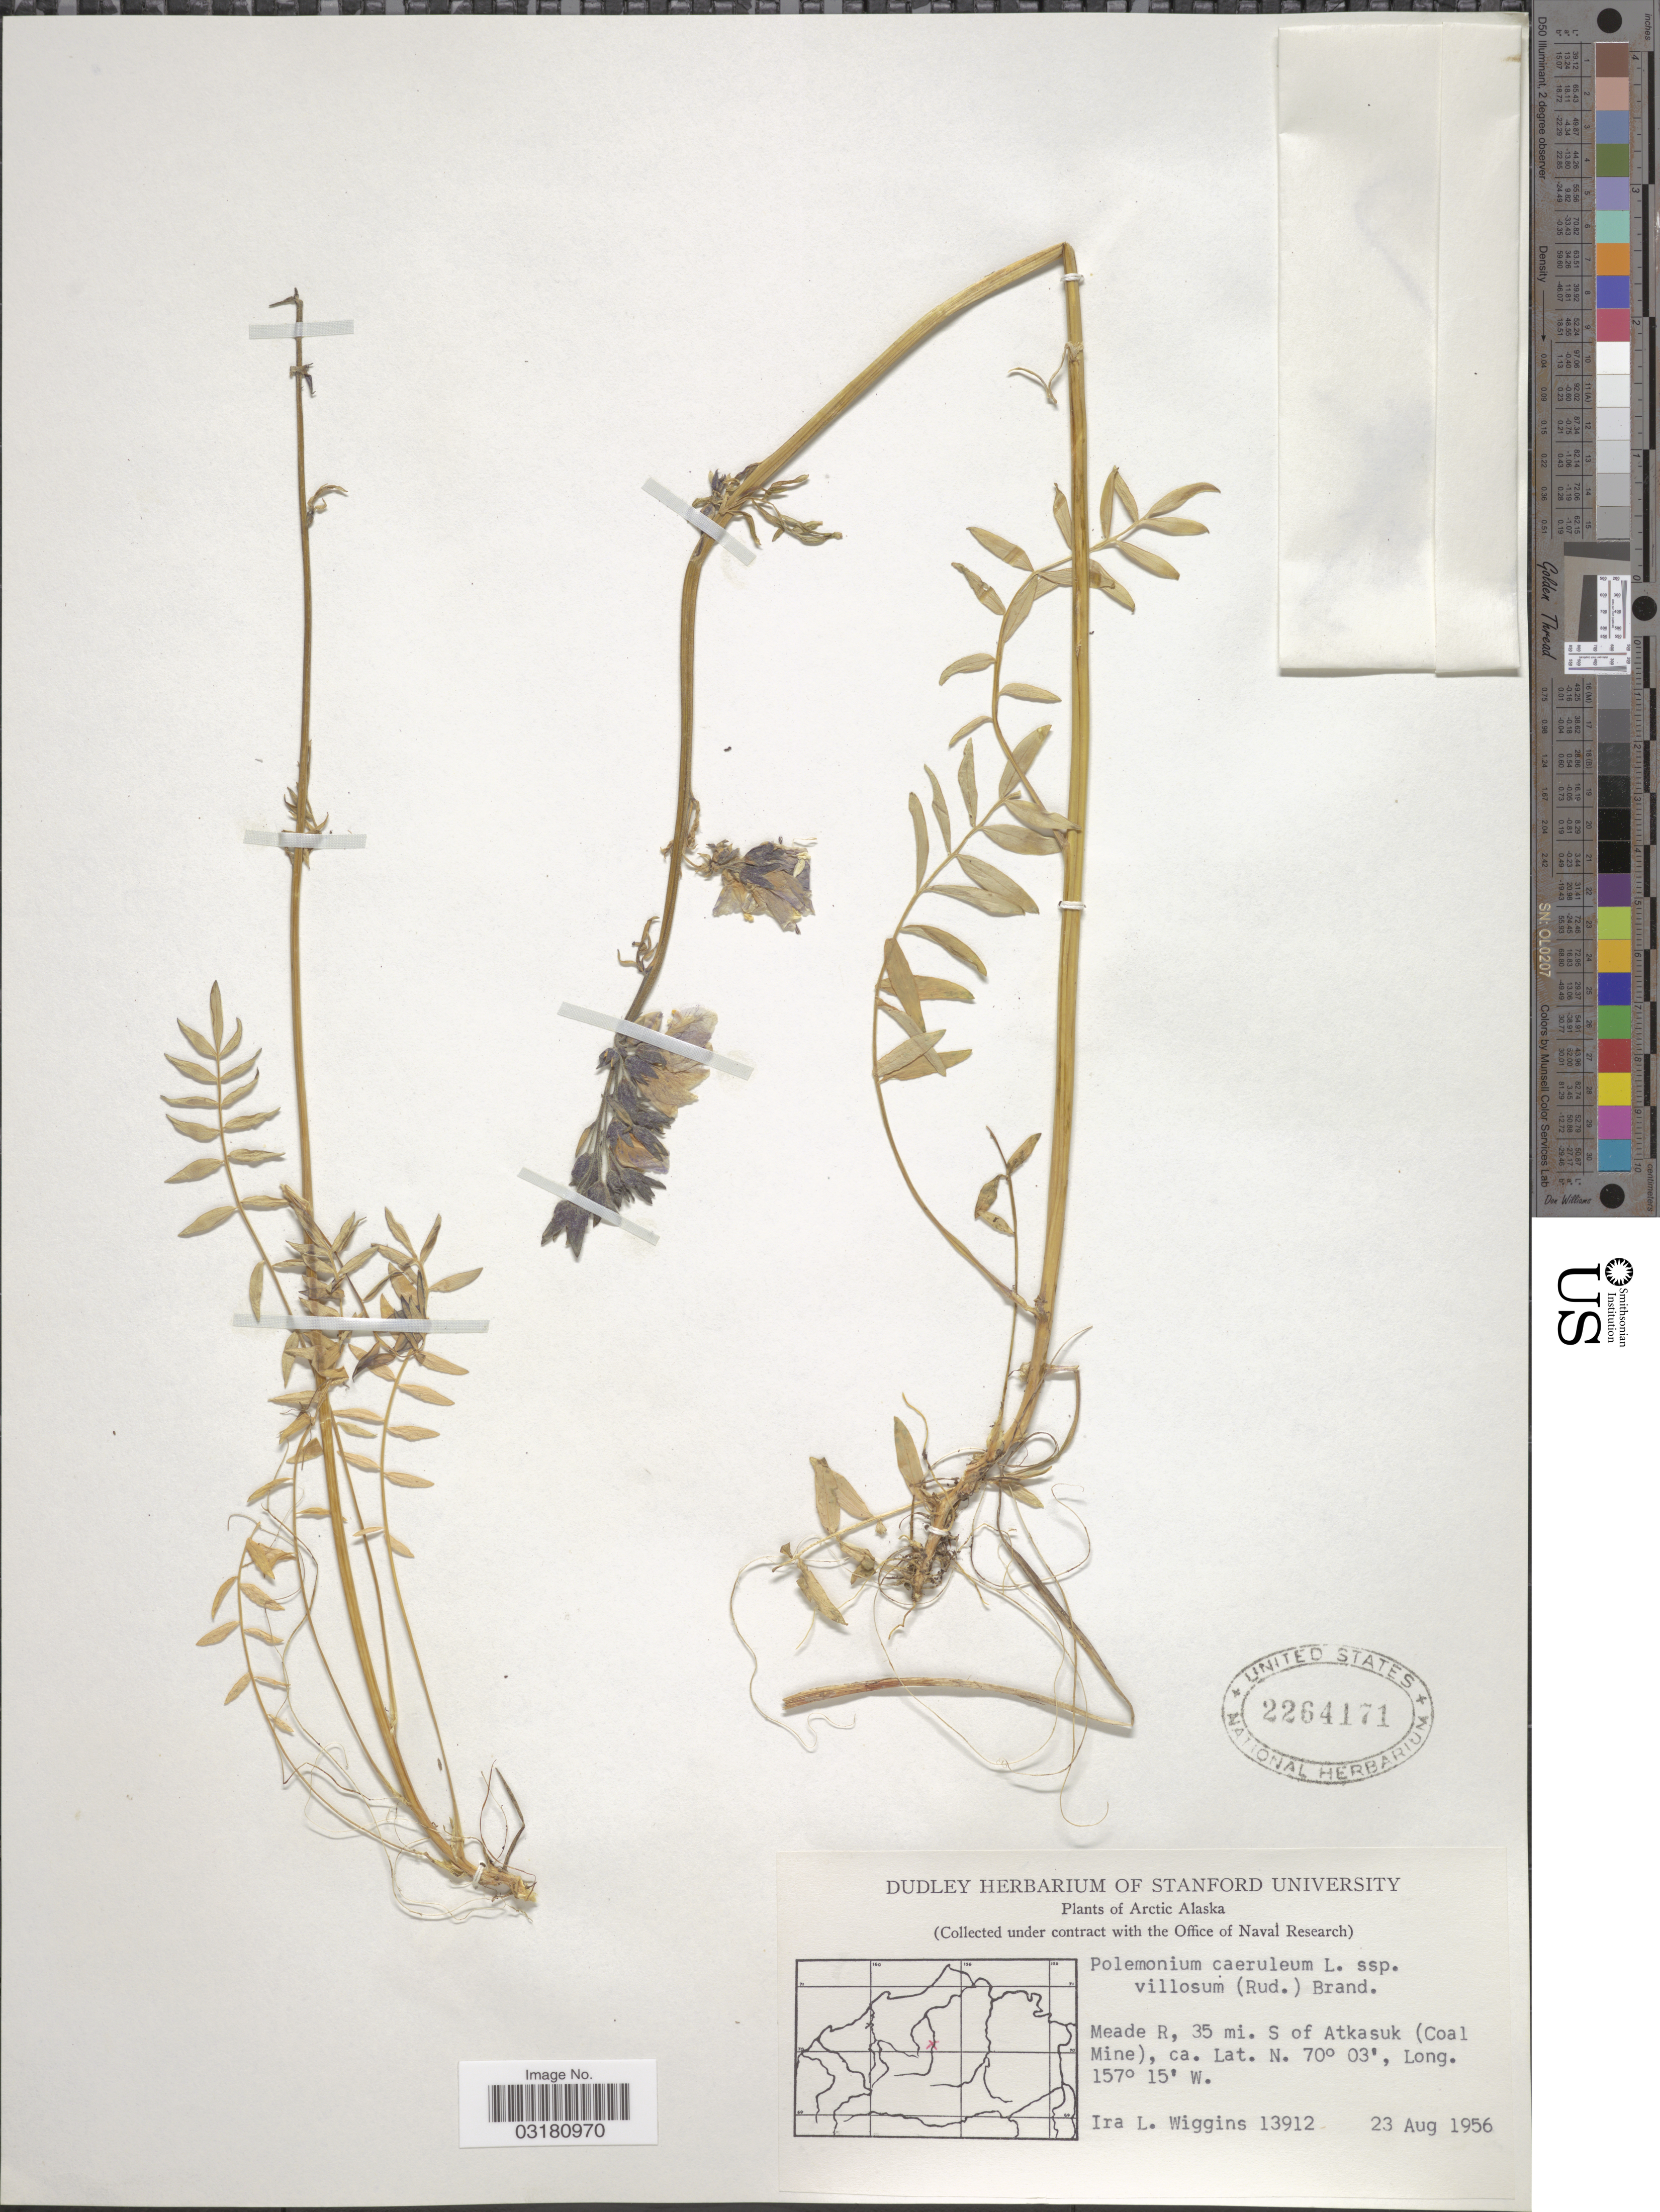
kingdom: Plantae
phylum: Tracheophyta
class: Magnoliopsida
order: Ericales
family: Polemoniaceae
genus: Polemonium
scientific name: Polemonium caeruleum var. villosum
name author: (Rudolph ex Georgi) Brand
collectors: I. L. Wiggins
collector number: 13912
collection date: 1956-08-23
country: United States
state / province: Alaska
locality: Arctic Alaska. Meade R, 35 mi. S of Atkasuk (Coal Mine).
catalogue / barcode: US 2264171